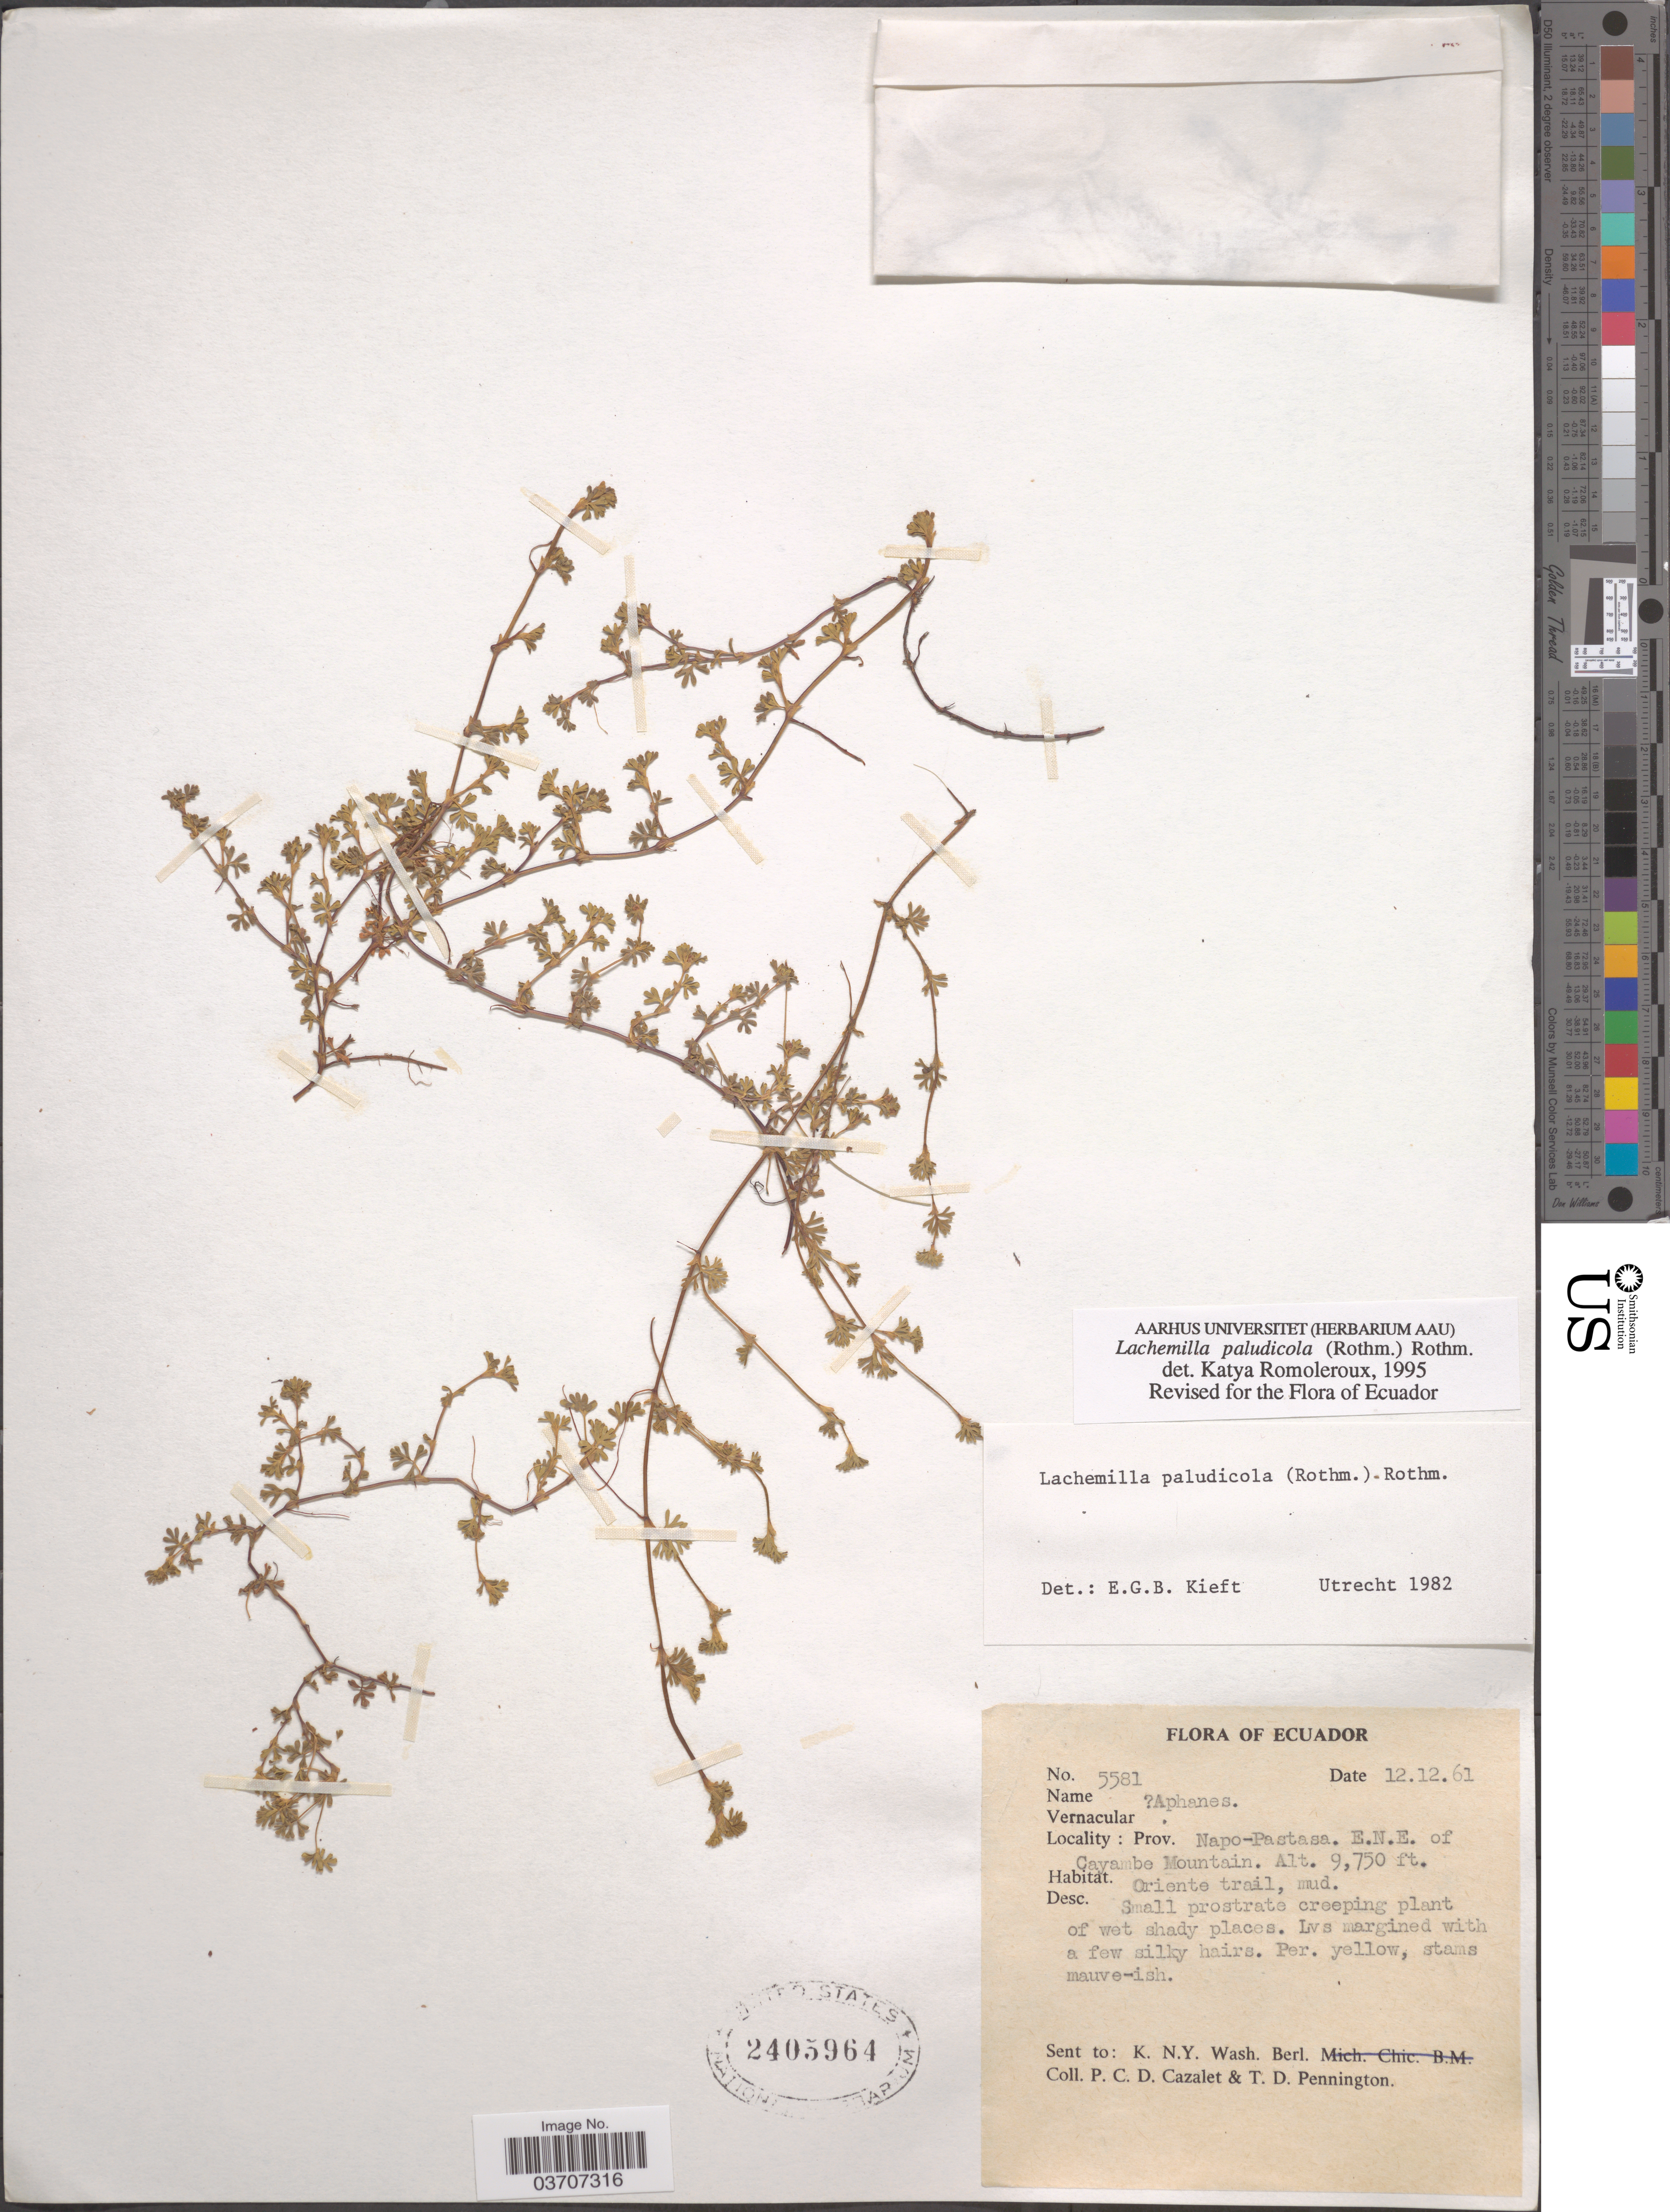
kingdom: Plantae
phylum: Tracheophyta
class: Magnoliopsida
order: Rosales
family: Rosaceae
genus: Lachemilla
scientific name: Lachemilla paludicola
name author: (Rothm.) Rothm.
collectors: P. C. D. Cazalet & T. D. Pennington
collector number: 5581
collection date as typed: Transcribed d/m/y: 12/12/61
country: Ecuador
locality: Prov. Napo-Pastasa, E.N.E. of Cayambe Mountain. Oriente trail.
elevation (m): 2972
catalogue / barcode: US 2405964